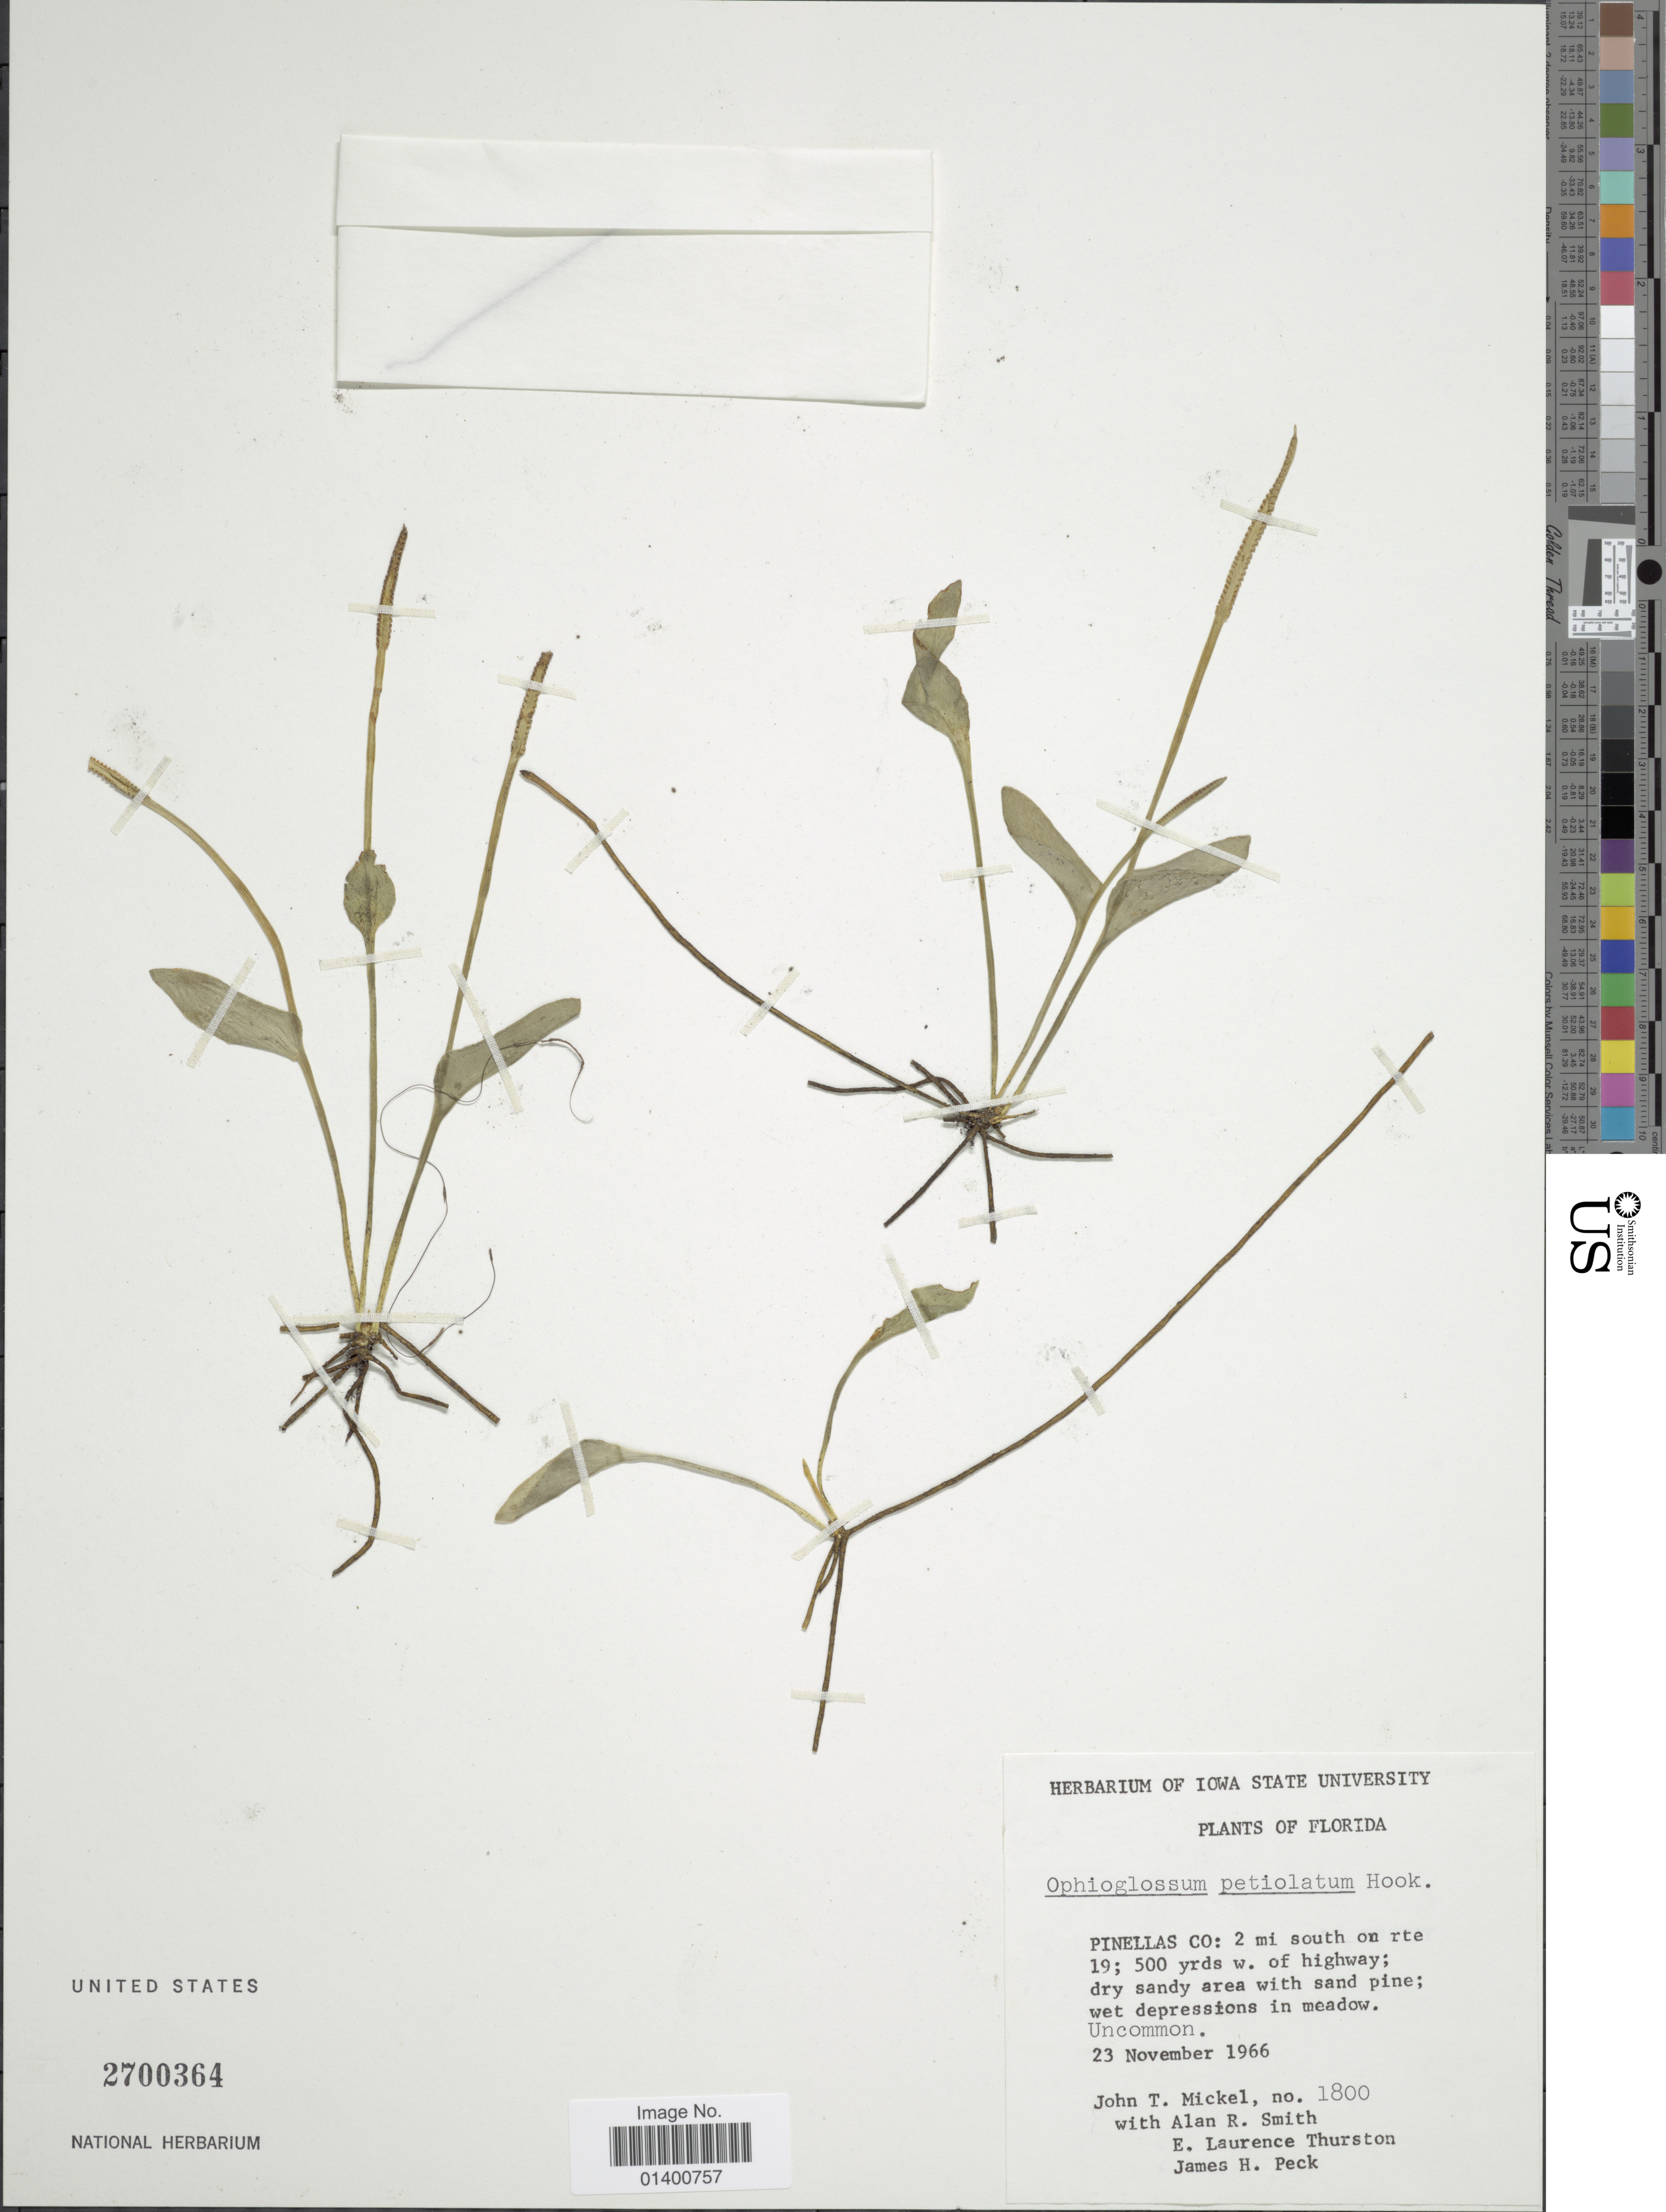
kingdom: Plantae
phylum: Tracheophyta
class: Polypodiopsida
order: Ophioglossales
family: Ophioglossaceae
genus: Ophioglossum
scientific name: Ophioglossum petiolatum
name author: Hook.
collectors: J. T. Mickel, A. R. Smith, E. Thurston & J. H. Peck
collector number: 1800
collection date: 1966-11-23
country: United States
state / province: Florida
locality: Pinellas Co.: 2 mi south on rte 19; 500 yrds W. of highway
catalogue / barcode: US 2700364